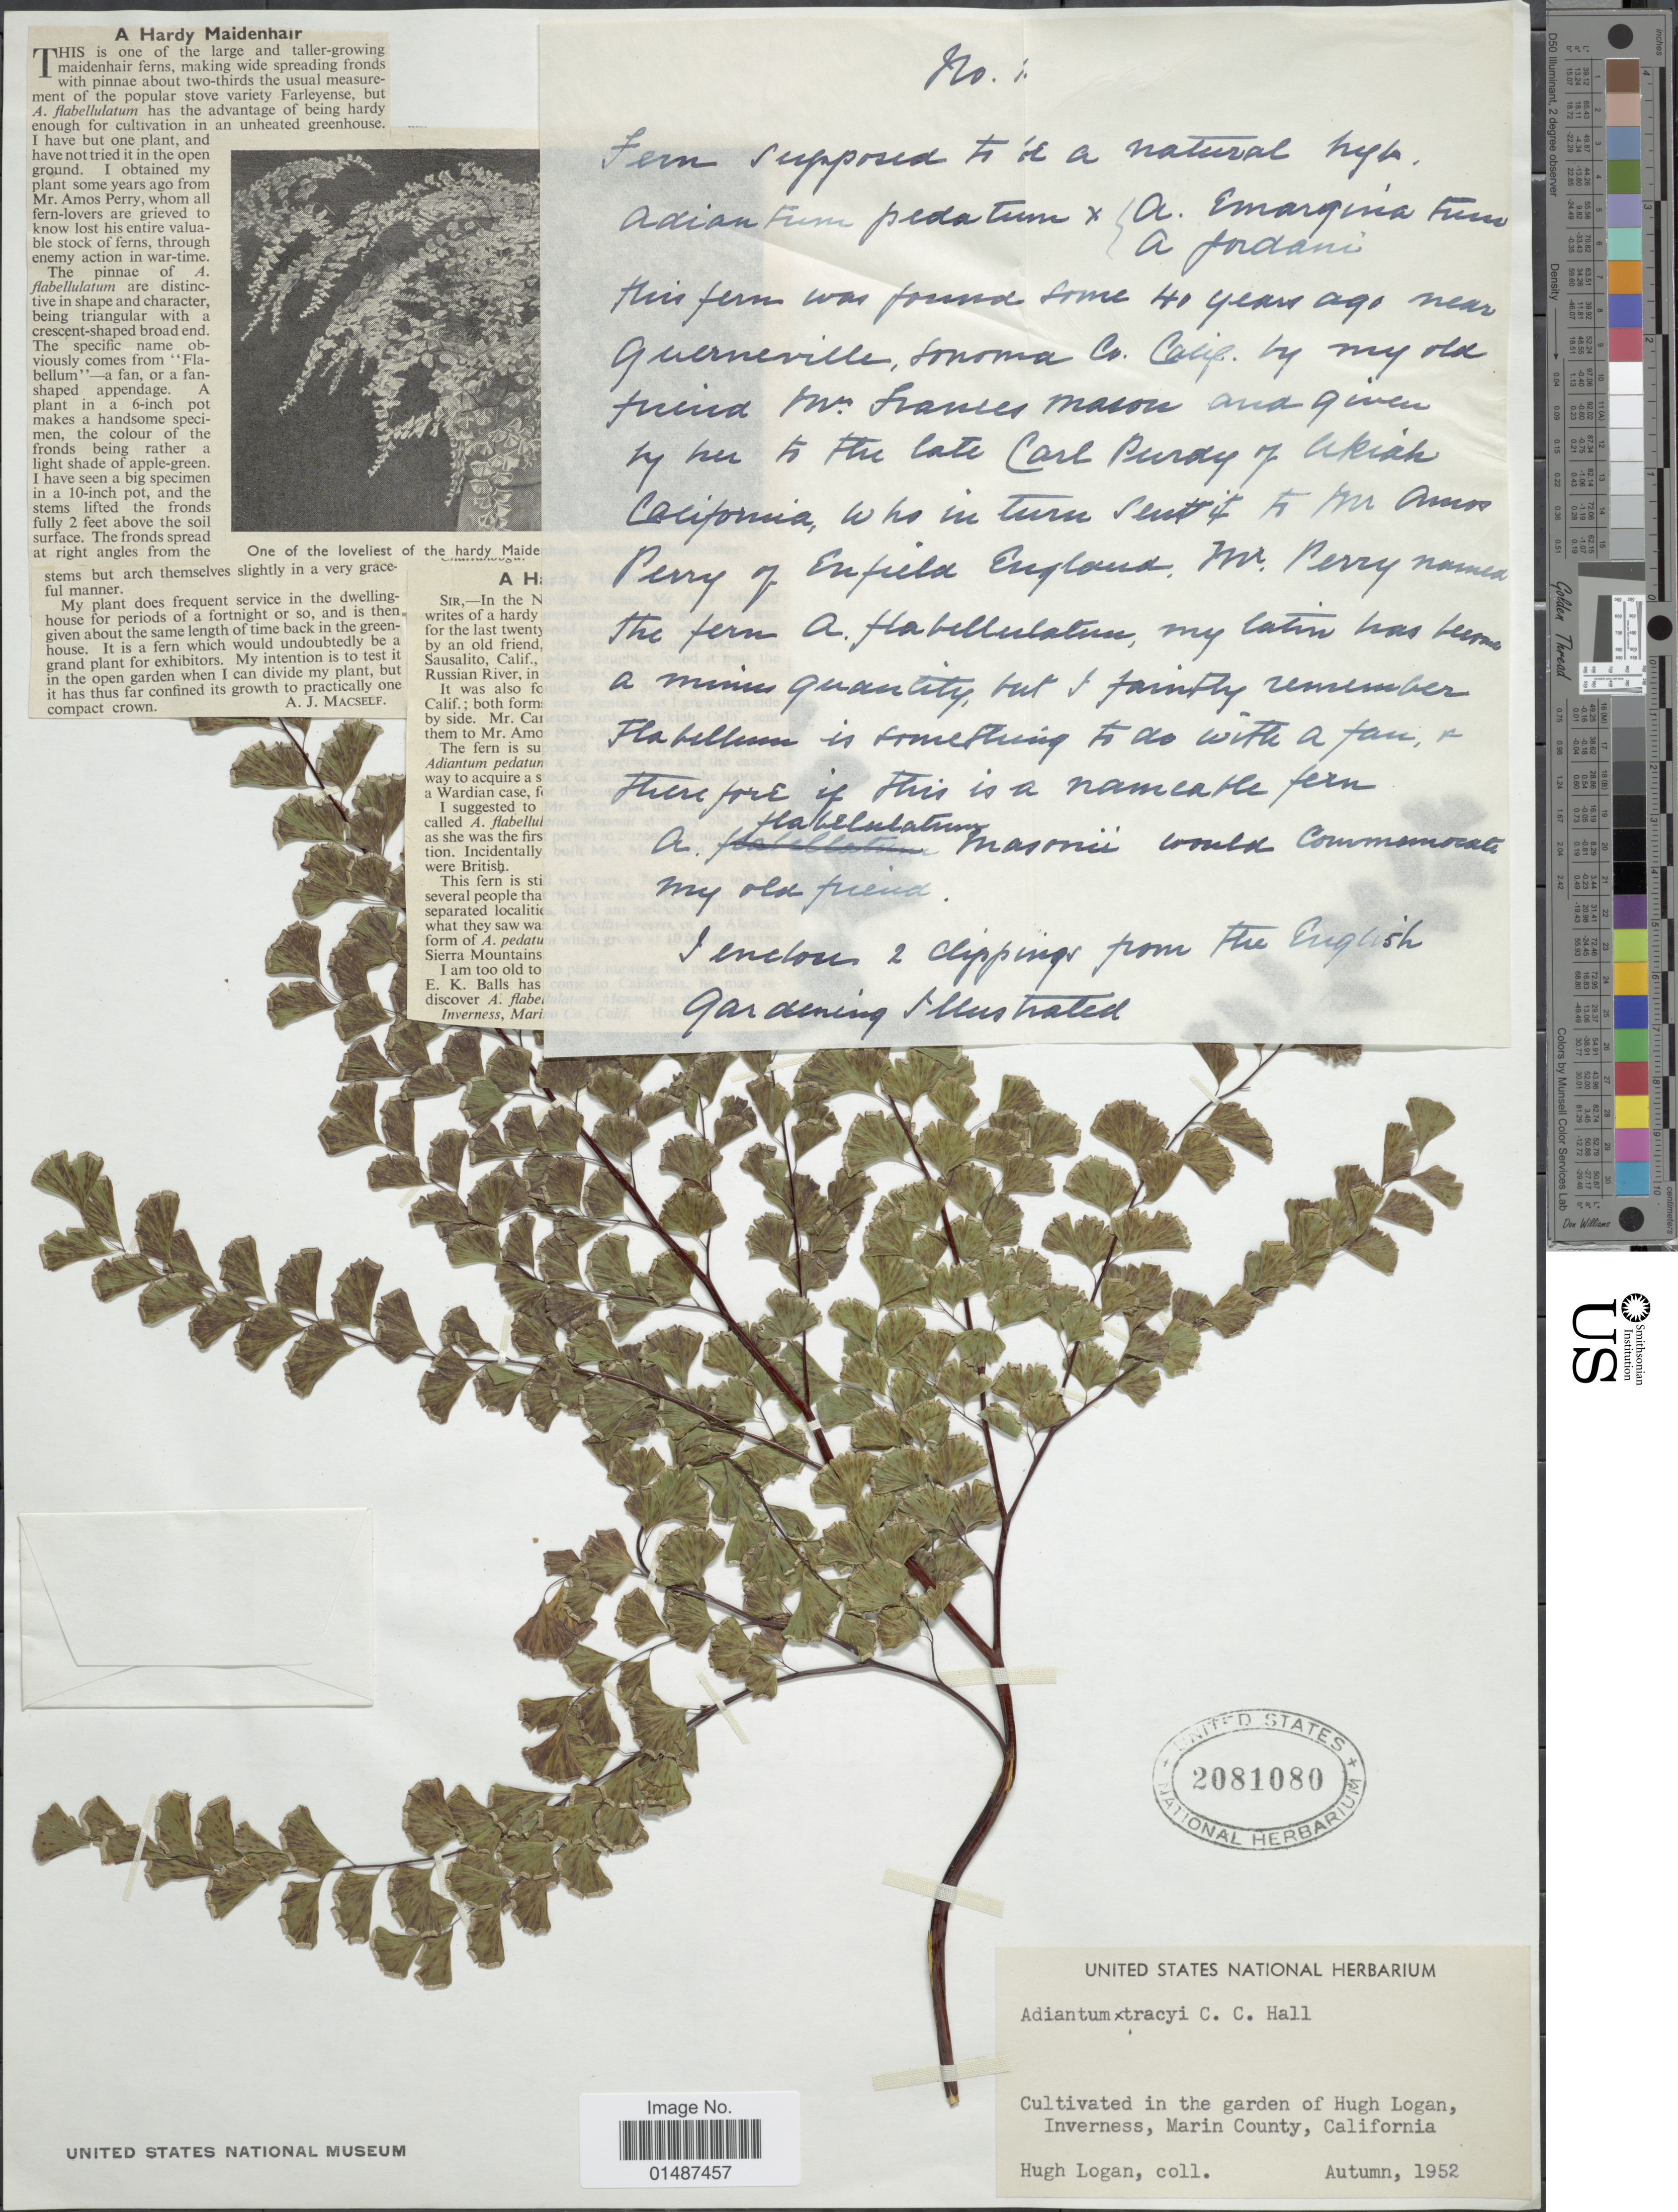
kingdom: Plantae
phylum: Tracheophyta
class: Polypodiopsida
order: Polypodiales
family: Pteridaceae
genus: Adiantum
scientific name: Adiantum x tracyi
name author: C.C. Hall ex W.H. Wagner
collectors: H. Logan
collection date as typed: Autumn, 1952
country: United States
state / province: California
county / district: Marin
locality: Cultivated in the garden of Hugh Logan, Inverness, Marin County.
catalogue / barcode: US 2081080